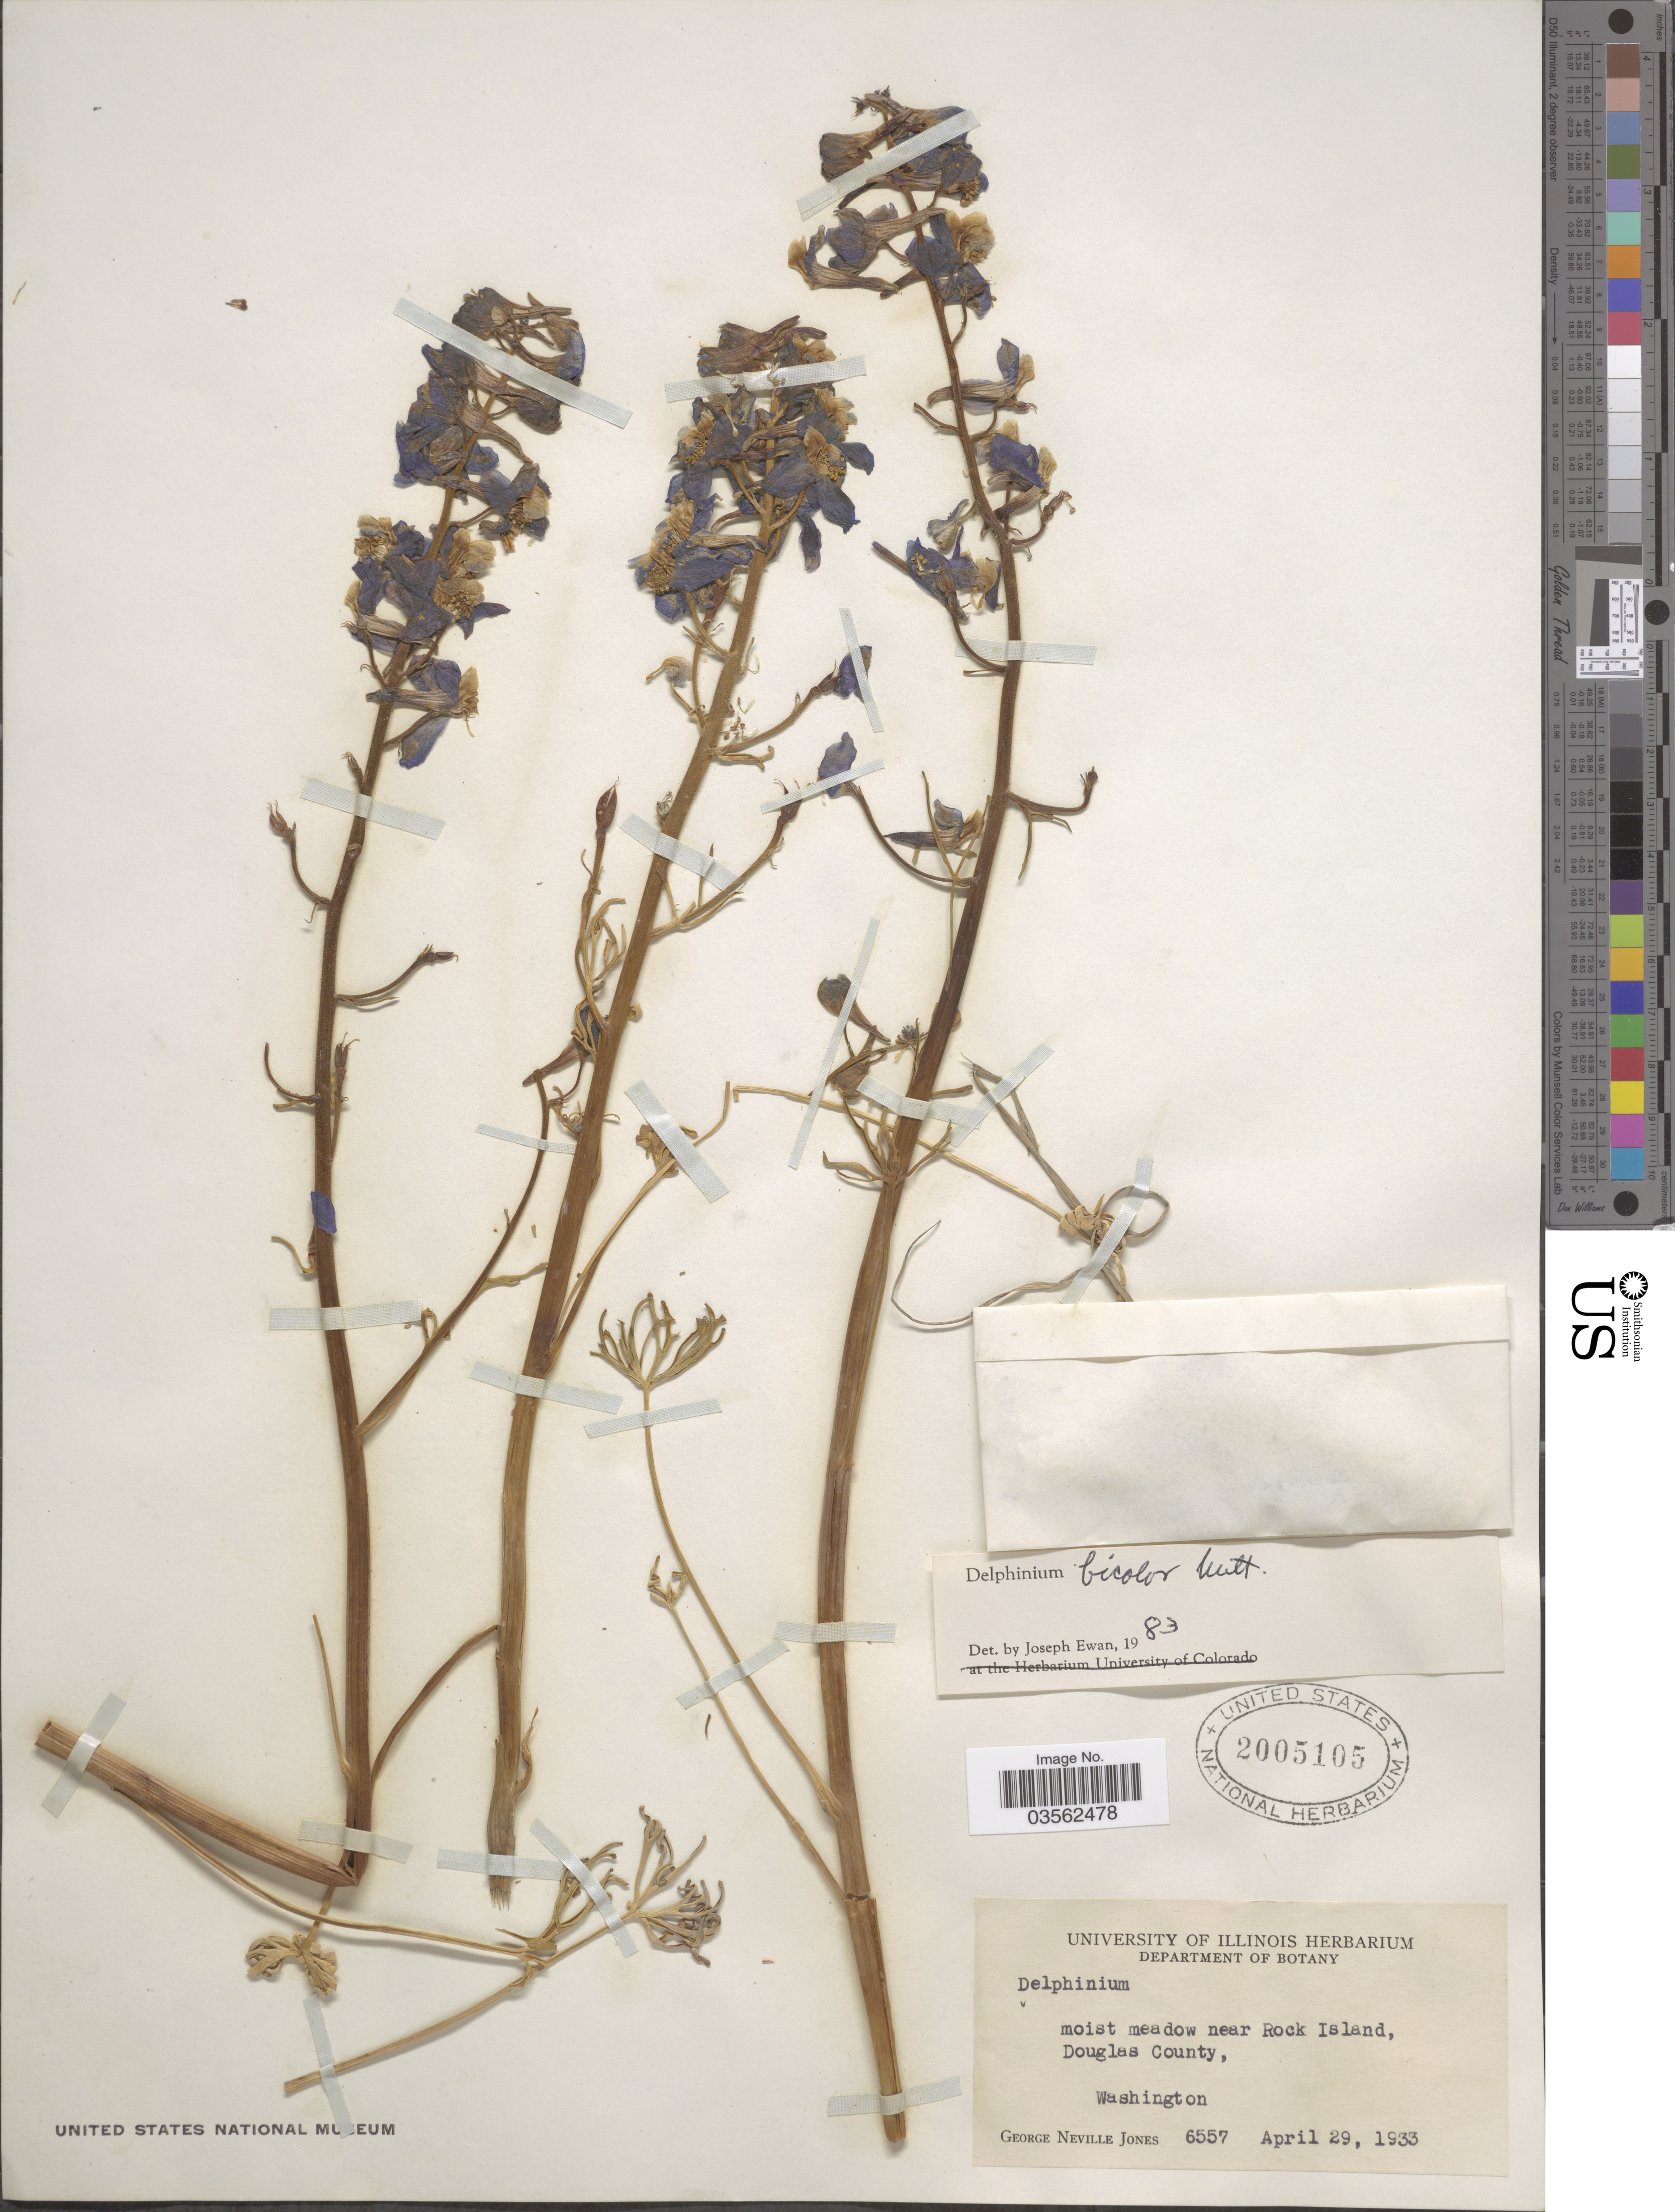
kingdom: Plantae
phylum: Tracheophyta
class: Magnoliopsida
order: Ranunculales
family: Ranunculaceae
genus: Delphinium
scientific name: Delphinium bicolor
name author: Nutt.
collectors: G. N. Jones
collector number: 6557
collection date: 1933-04-29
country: United States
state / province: Washington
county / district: Douglas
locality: Near Rock Island, Douglas County.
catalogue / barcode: US 2005105